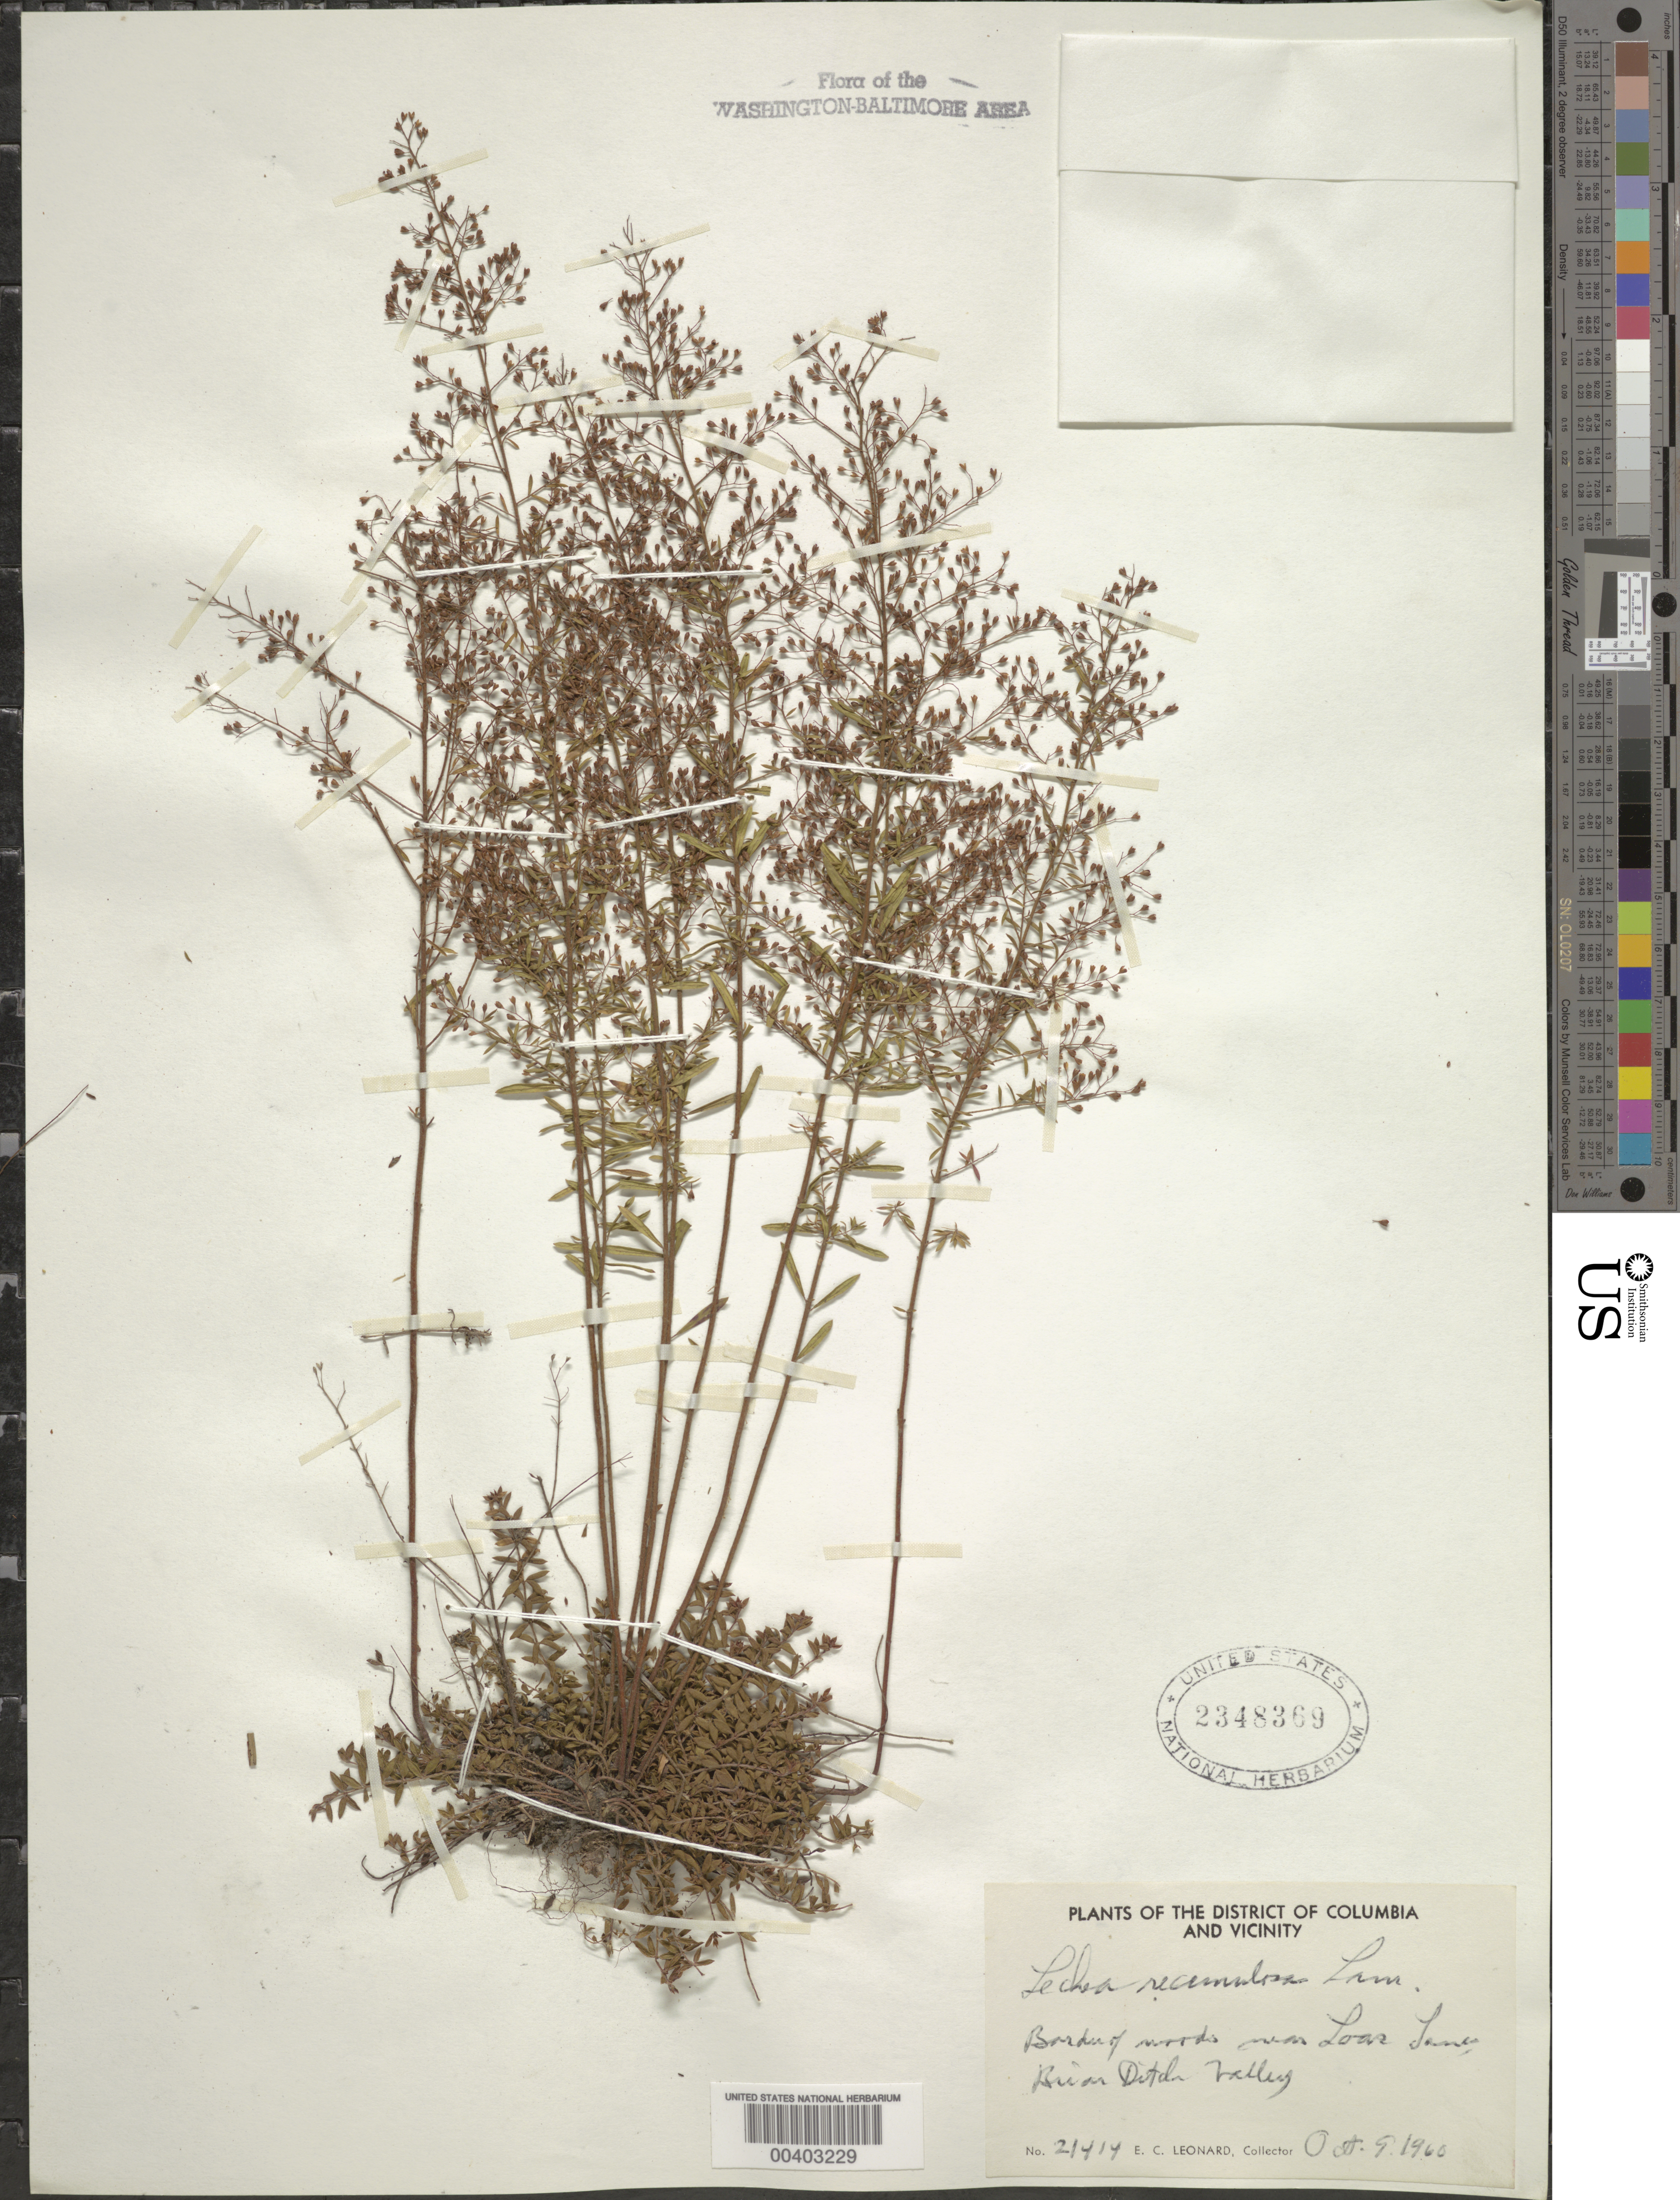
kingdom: Plantae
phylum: Tracheophyta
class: Magnoliopsida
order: Malvales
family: Cistaceae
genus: Lechea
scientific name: Lechea racemulosa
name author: Michx.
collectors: E. C. Leonard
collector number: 21414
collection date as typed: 09 Oct 1960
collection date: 1960-10-09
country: United States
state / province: Maryland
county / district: Prince George's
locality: Loas Lane, Briar Ditch Valley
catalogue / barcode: US 2348369